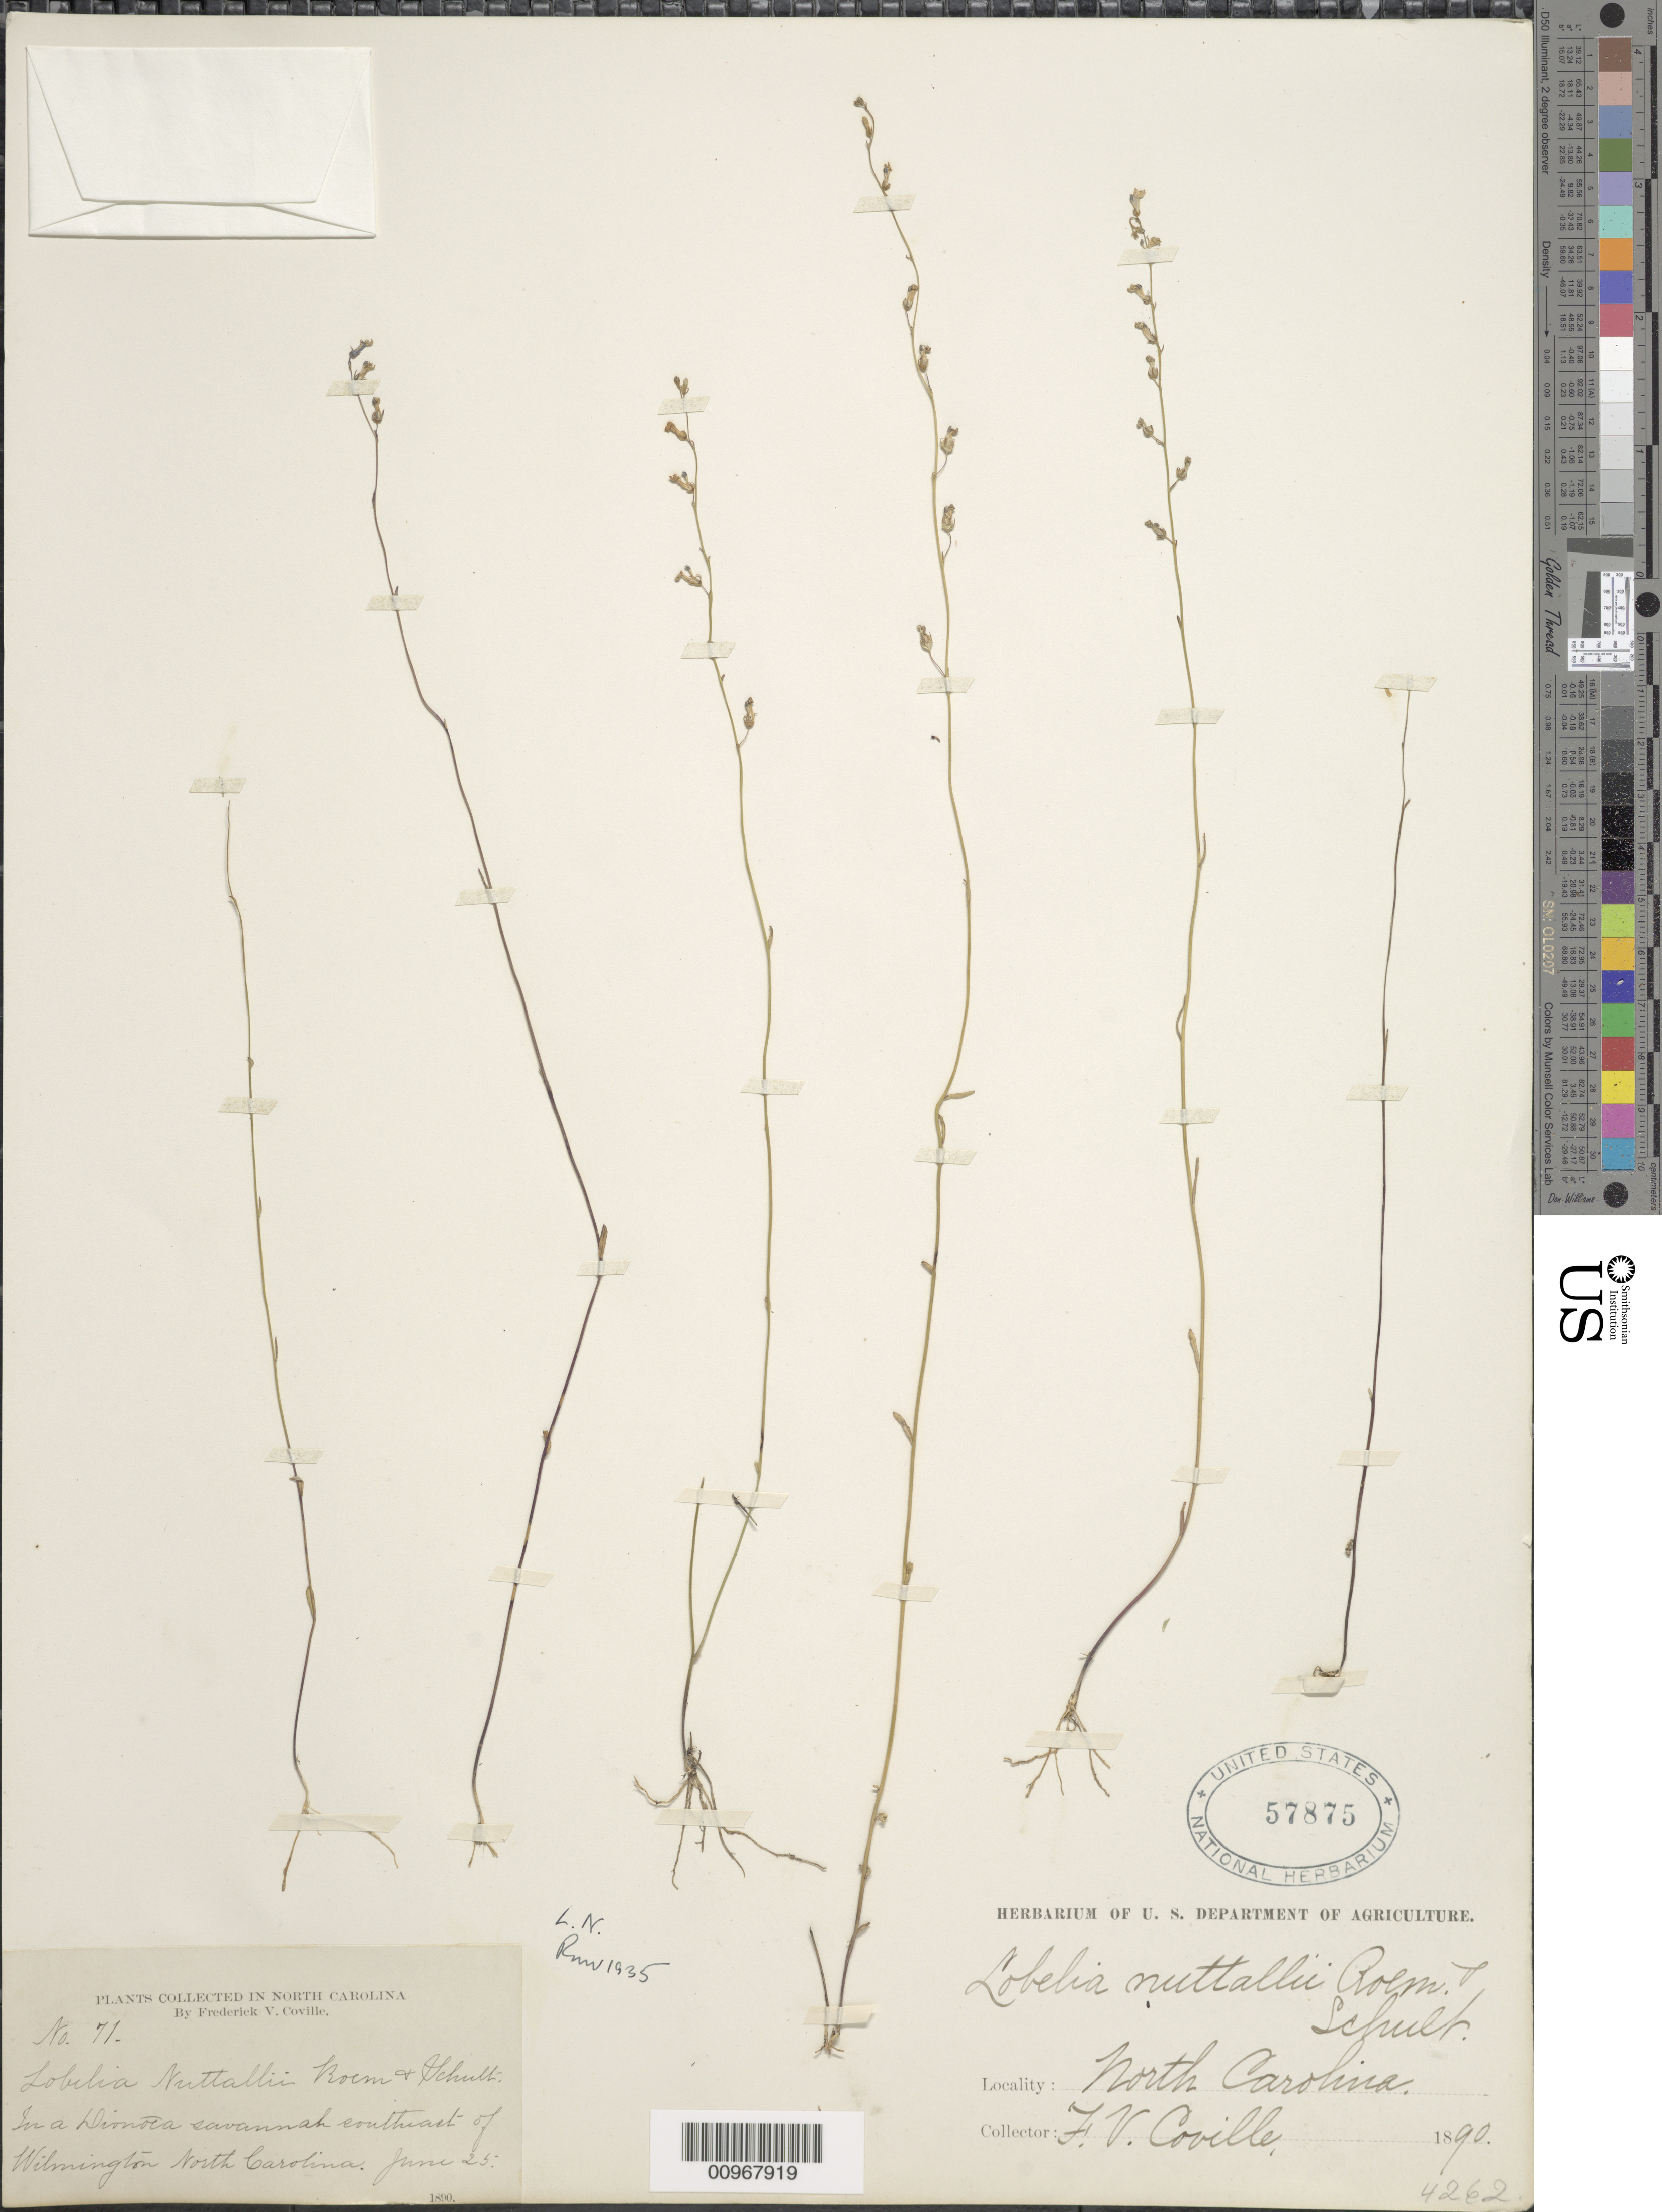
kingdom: Plantae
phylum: Tracheophyta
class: Magnoliopsida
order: Asterales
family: Campanulaceae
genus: Lobelia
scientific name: Lobelia nuttallii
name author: Schult.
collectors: F. V. Coville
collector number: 71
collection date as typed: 25 Jun 1890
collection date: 1890-06-25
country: United States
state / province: North Carolina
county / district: New Hanover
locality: SE of Wilmington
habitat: in a savannah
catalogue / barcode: US 57875